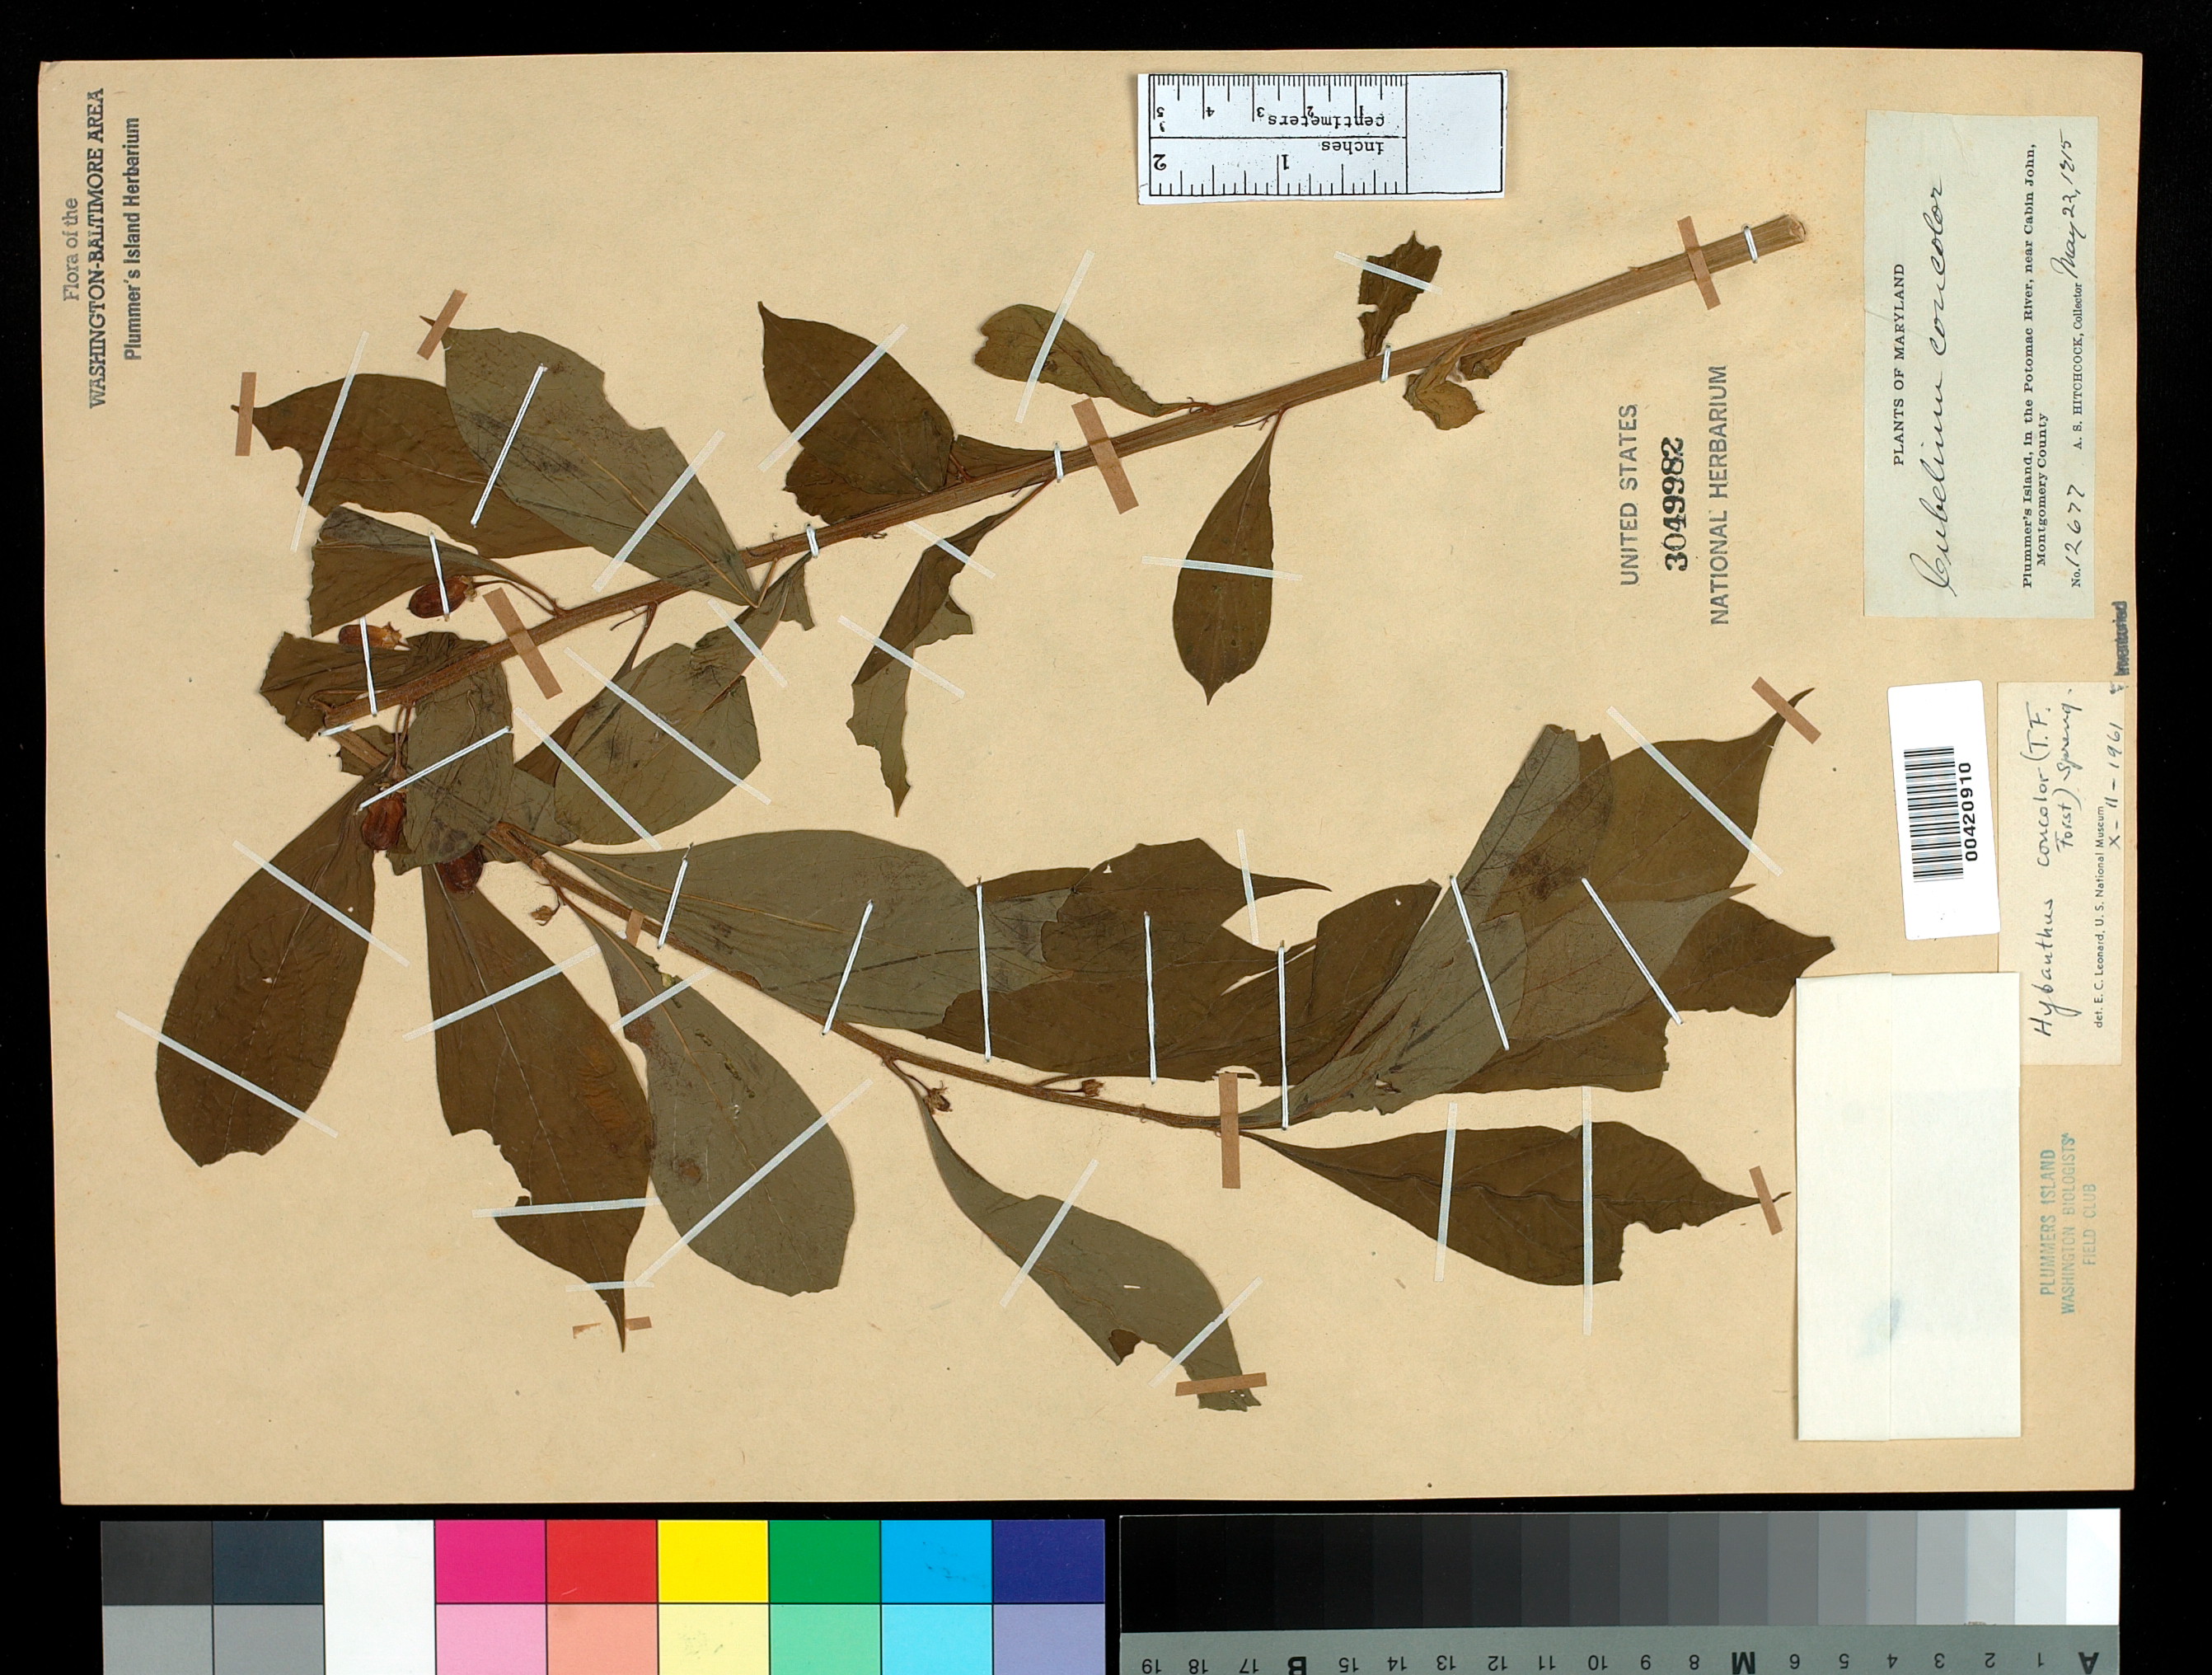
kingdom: Plantae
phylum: Tracheophyta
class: Magnoliopsida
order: Malpighiales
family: Violaceae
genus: Cubelium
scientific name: Cubelium concolor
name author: (T.F. Forst.) Raf. ex Britton & A. Br.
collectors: A. S. Hitchcock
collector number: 12677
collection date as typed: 22 May 1915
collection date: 1915-05-22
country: United States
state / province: Maryland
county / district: Montgomery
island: Plummers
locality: Plummer's Island C. & O. Canal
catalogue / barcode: US 3049982